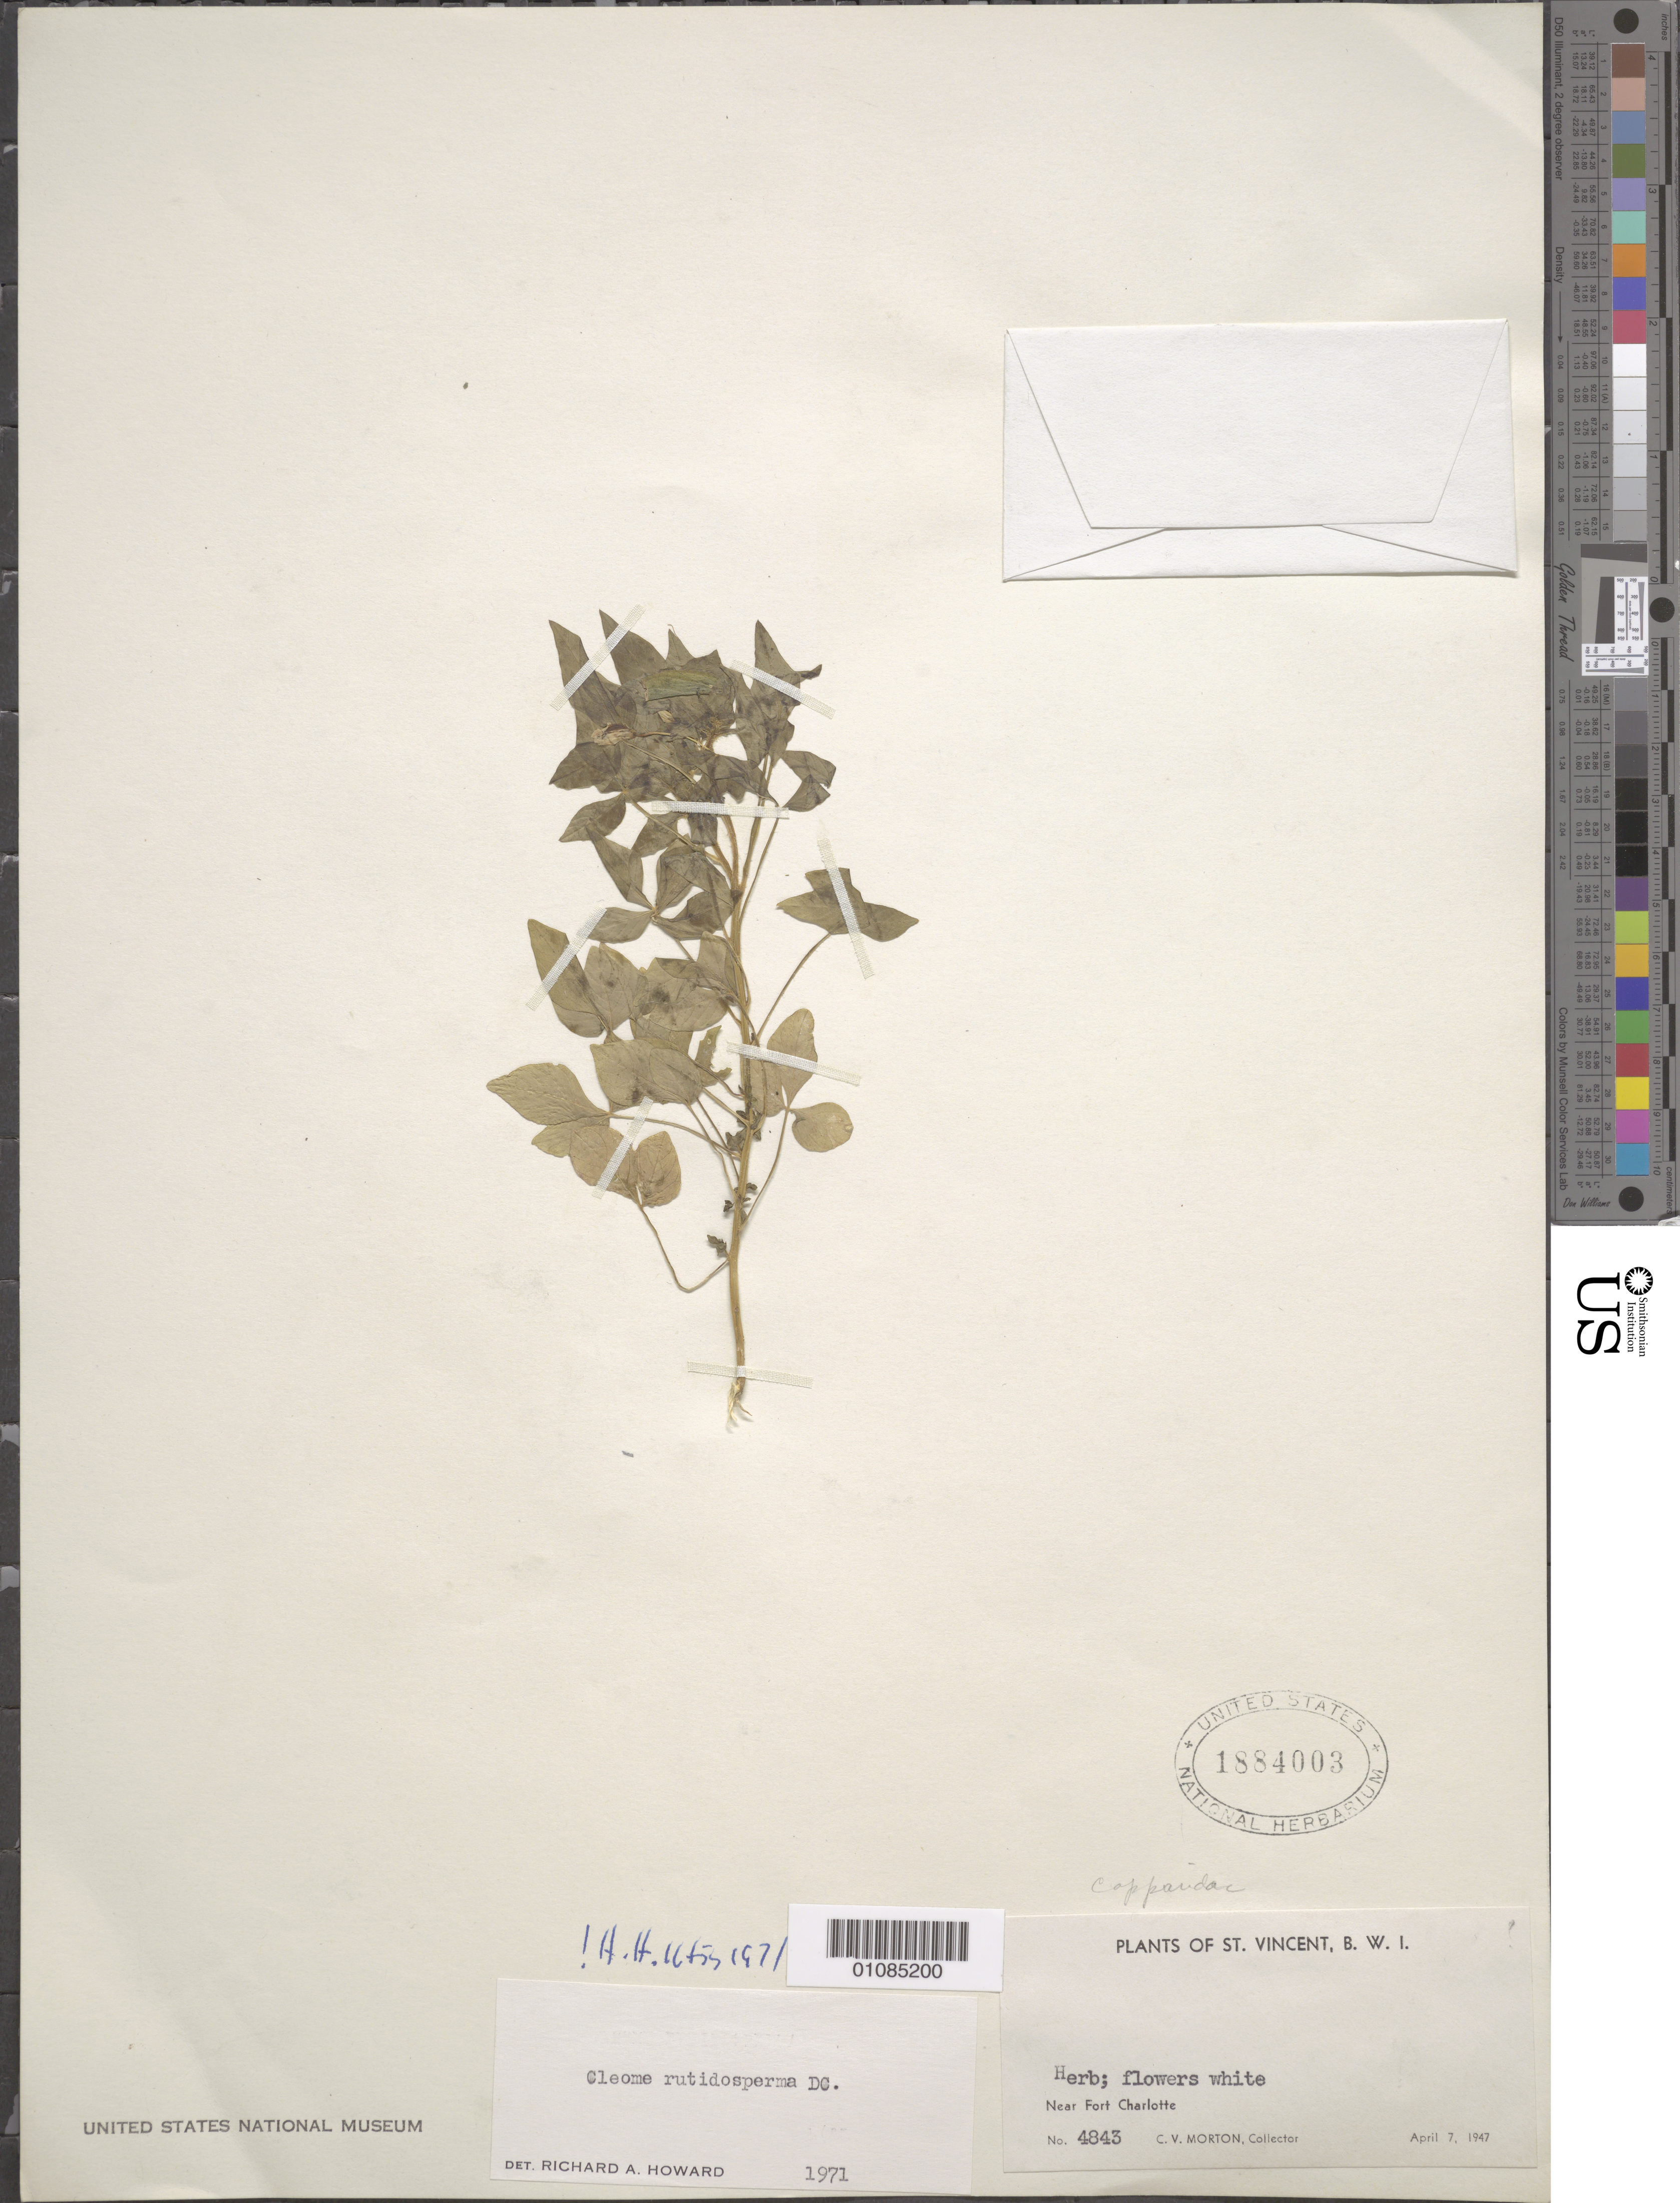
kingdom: Plantae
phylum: Tracheophyta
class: Magnoliopsida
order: Brassicales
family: Cleomaceae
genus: Sieruela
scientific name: Sieruela rutidosperma var. rutidosperma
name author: (DC.) Roalson & J.C. Hall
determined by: Strong, Mark T., (BOT), Smithsonian Institution - National Museum of Natural History (UNITED STATES)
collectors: C. V. Morton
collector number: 4843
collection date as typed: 07 Apr 1947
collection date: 1947-04-07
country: St. Vincent - Grenadines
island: St. Vincent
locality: Near Fort Charlotte.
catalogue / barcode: US 1884003